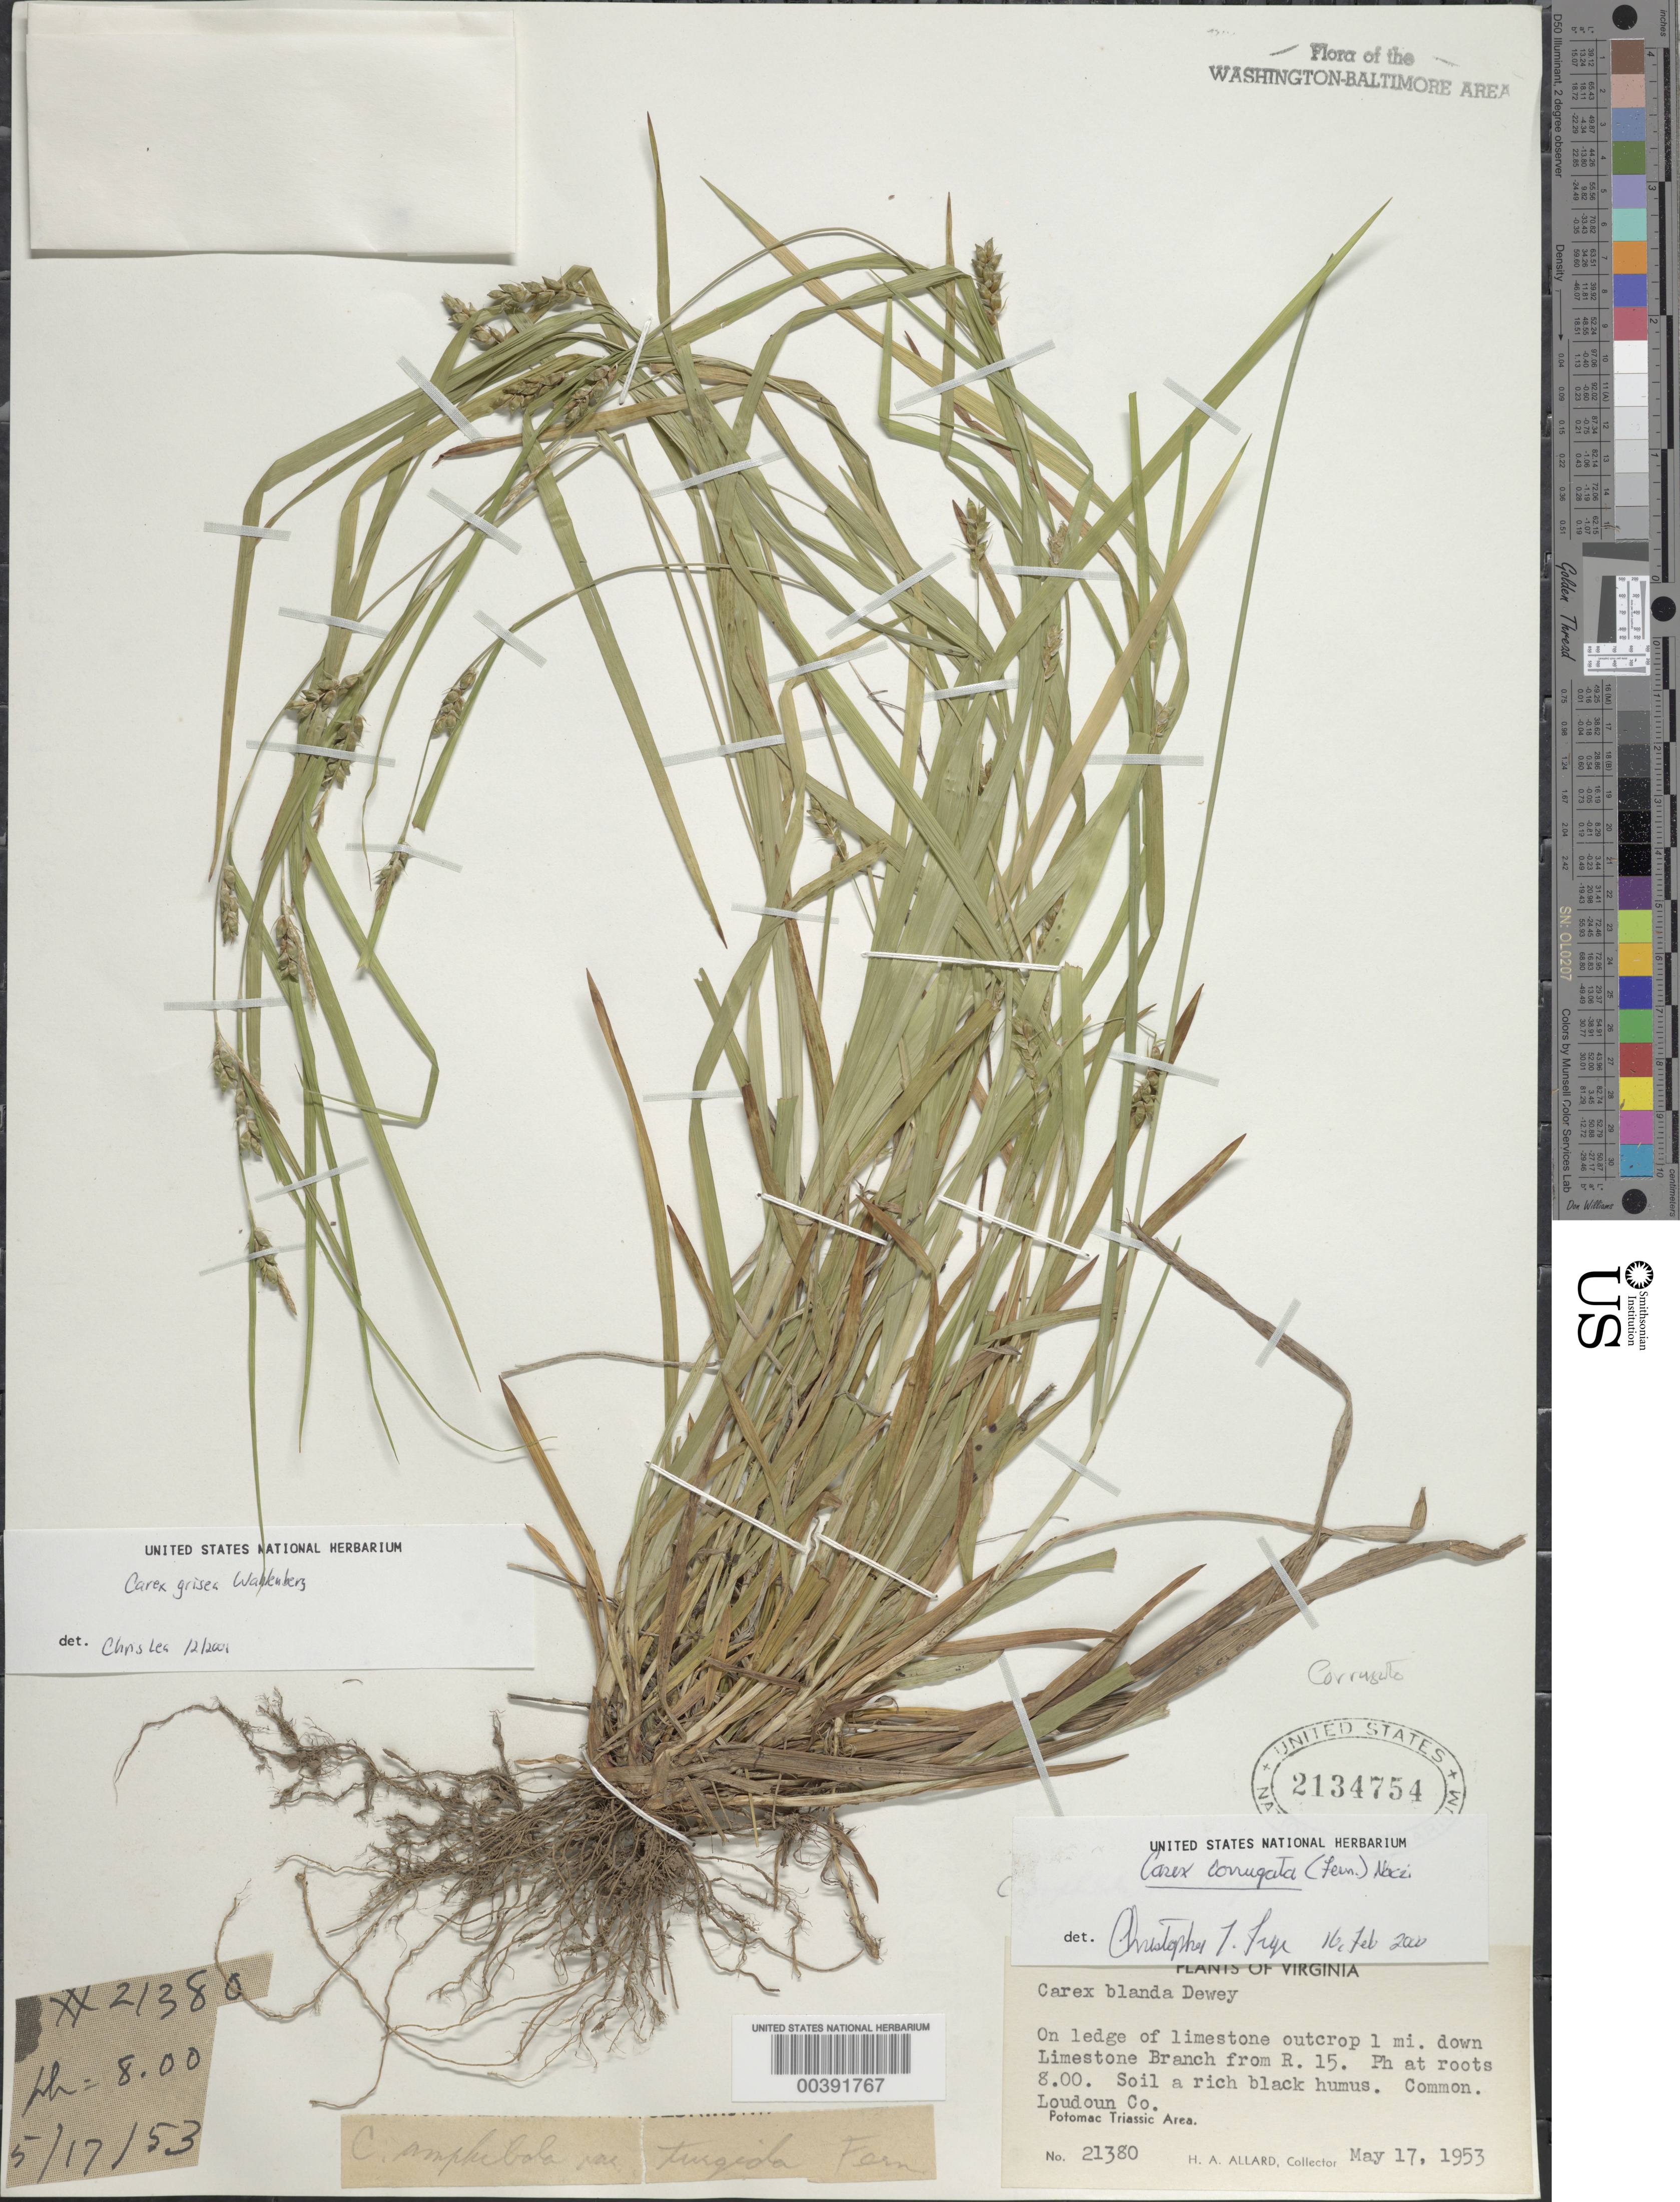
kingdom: Plantae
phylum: Tracheophyta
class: Liliopsida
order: Poales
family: Cyperaceae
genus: Carex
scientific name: Carex grisea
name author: Wahlenb.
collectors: H. A. Allard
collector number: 21380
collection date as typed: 17 May 1953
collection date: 1953-05-17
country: United States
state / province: Virginia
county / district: Loudoun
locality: downstream from Route 15 on Limestone Branch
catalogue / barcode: US 2134754